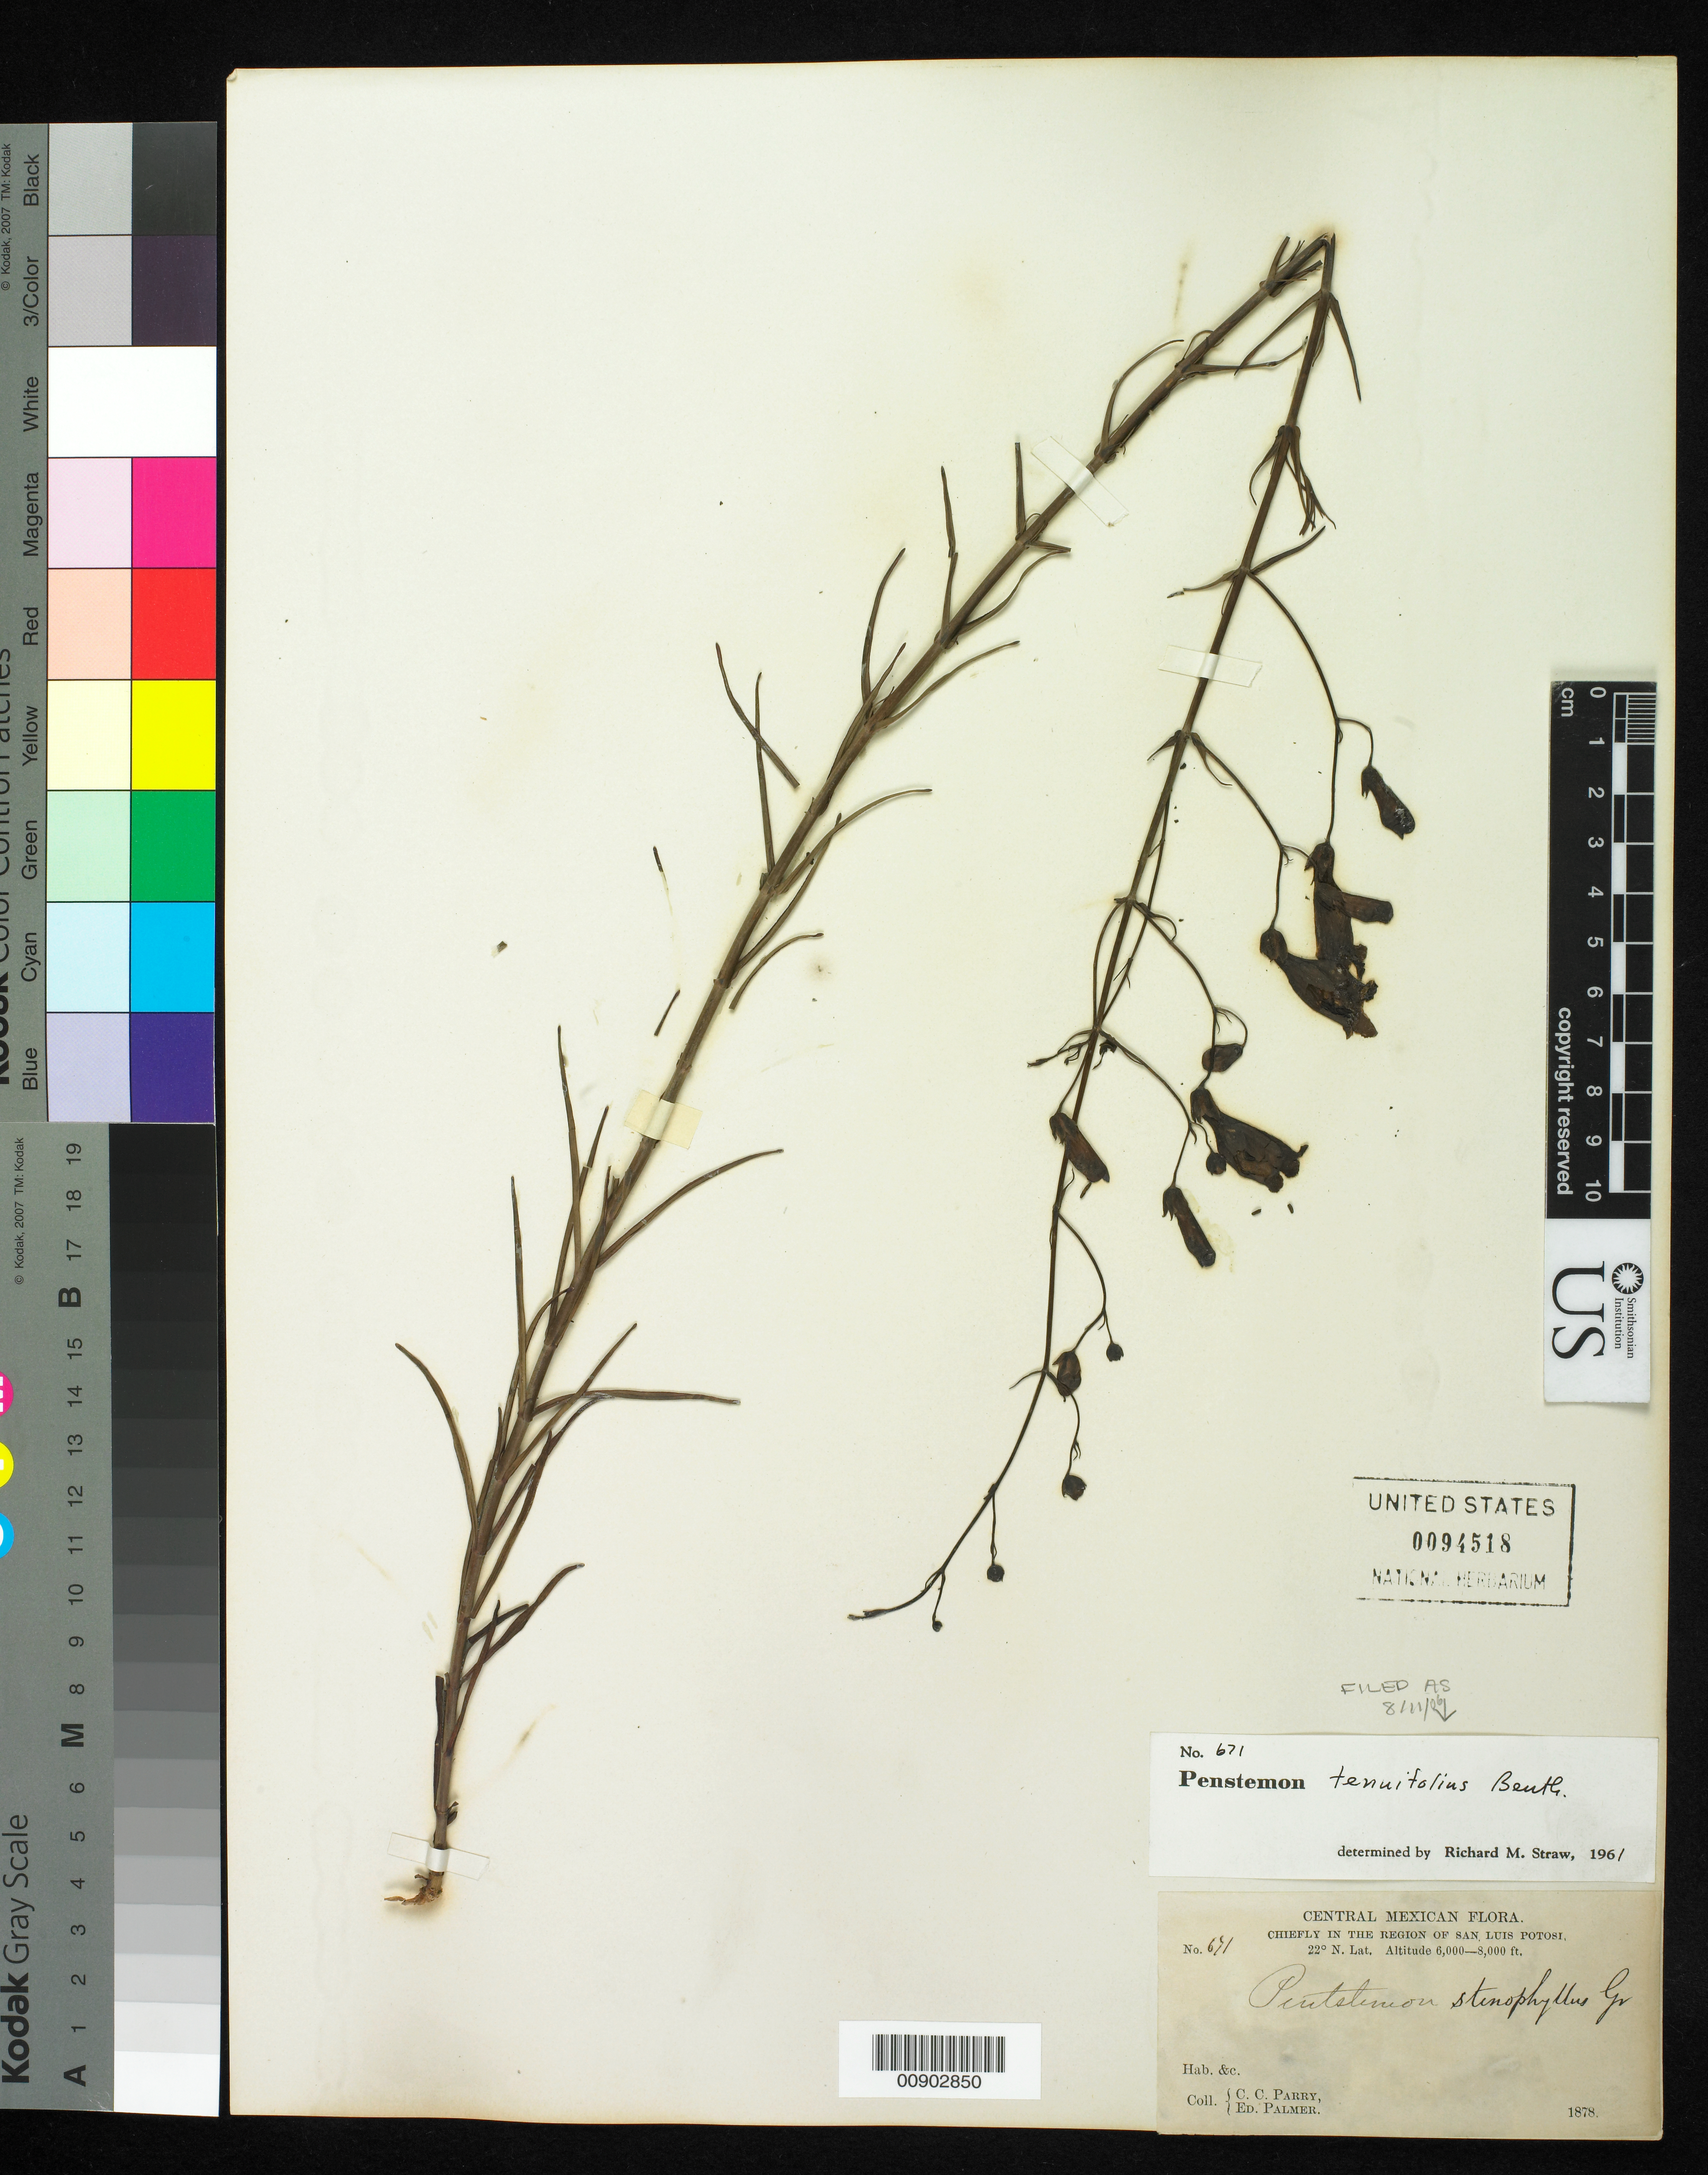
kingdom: Plantae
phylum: Tracheophyta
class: Magnoliopsida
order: Lamiales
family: Plantaginaceae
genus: Penstemon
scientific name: Penstemon tenuifolius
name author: Benth.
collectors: C. C. Parry & E. Palmer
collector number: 671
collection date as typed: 1878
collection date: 1878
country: Mexico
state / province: San Luis Potosí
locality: Chiefly in the region of San Luis Potosí.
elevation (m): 1829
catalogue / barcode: US 94518